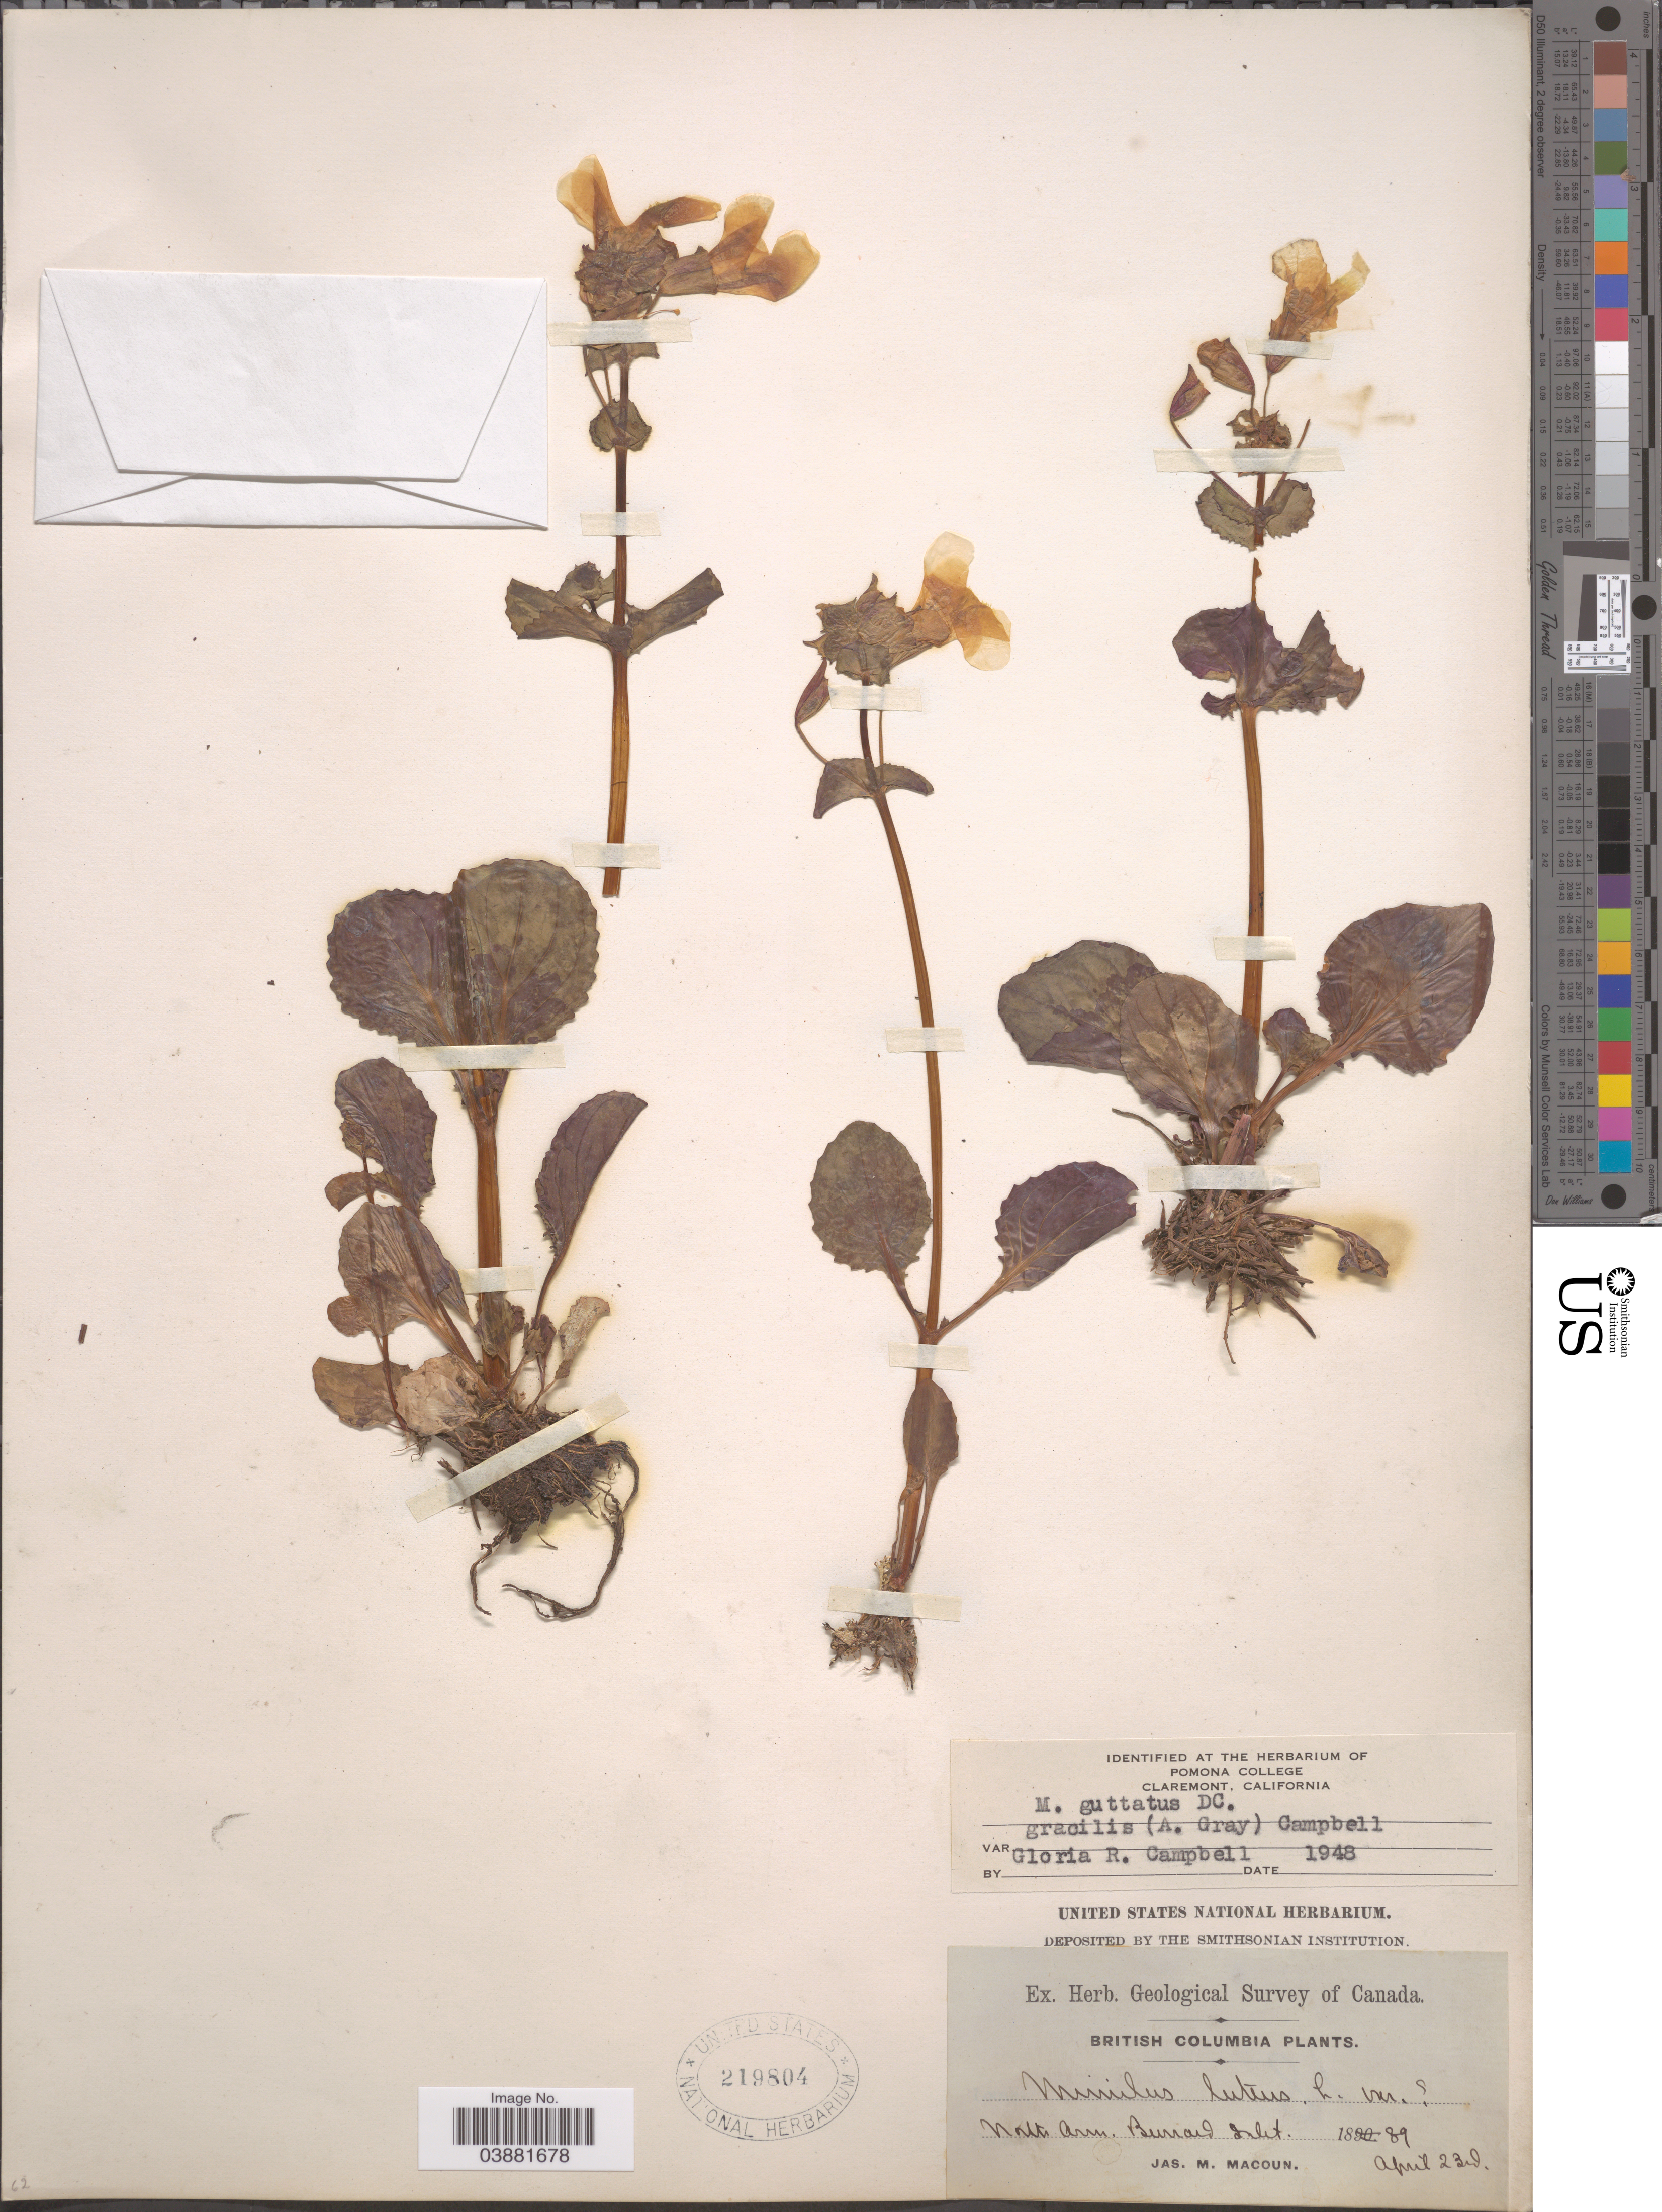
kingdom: Plantae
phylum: Tracheophyta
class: Magnoliopsida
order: Lamiales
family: Phrymaceae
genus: Mimulus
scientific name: Mimulus guttatus var. gracilis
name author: (A. Gray) G.R. Campb.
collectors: J. M. Macoun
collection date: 1889-04-23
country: Canada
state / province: British Columbia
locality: Nalts Arm. Burrard Inlet.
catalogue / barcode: US 219804